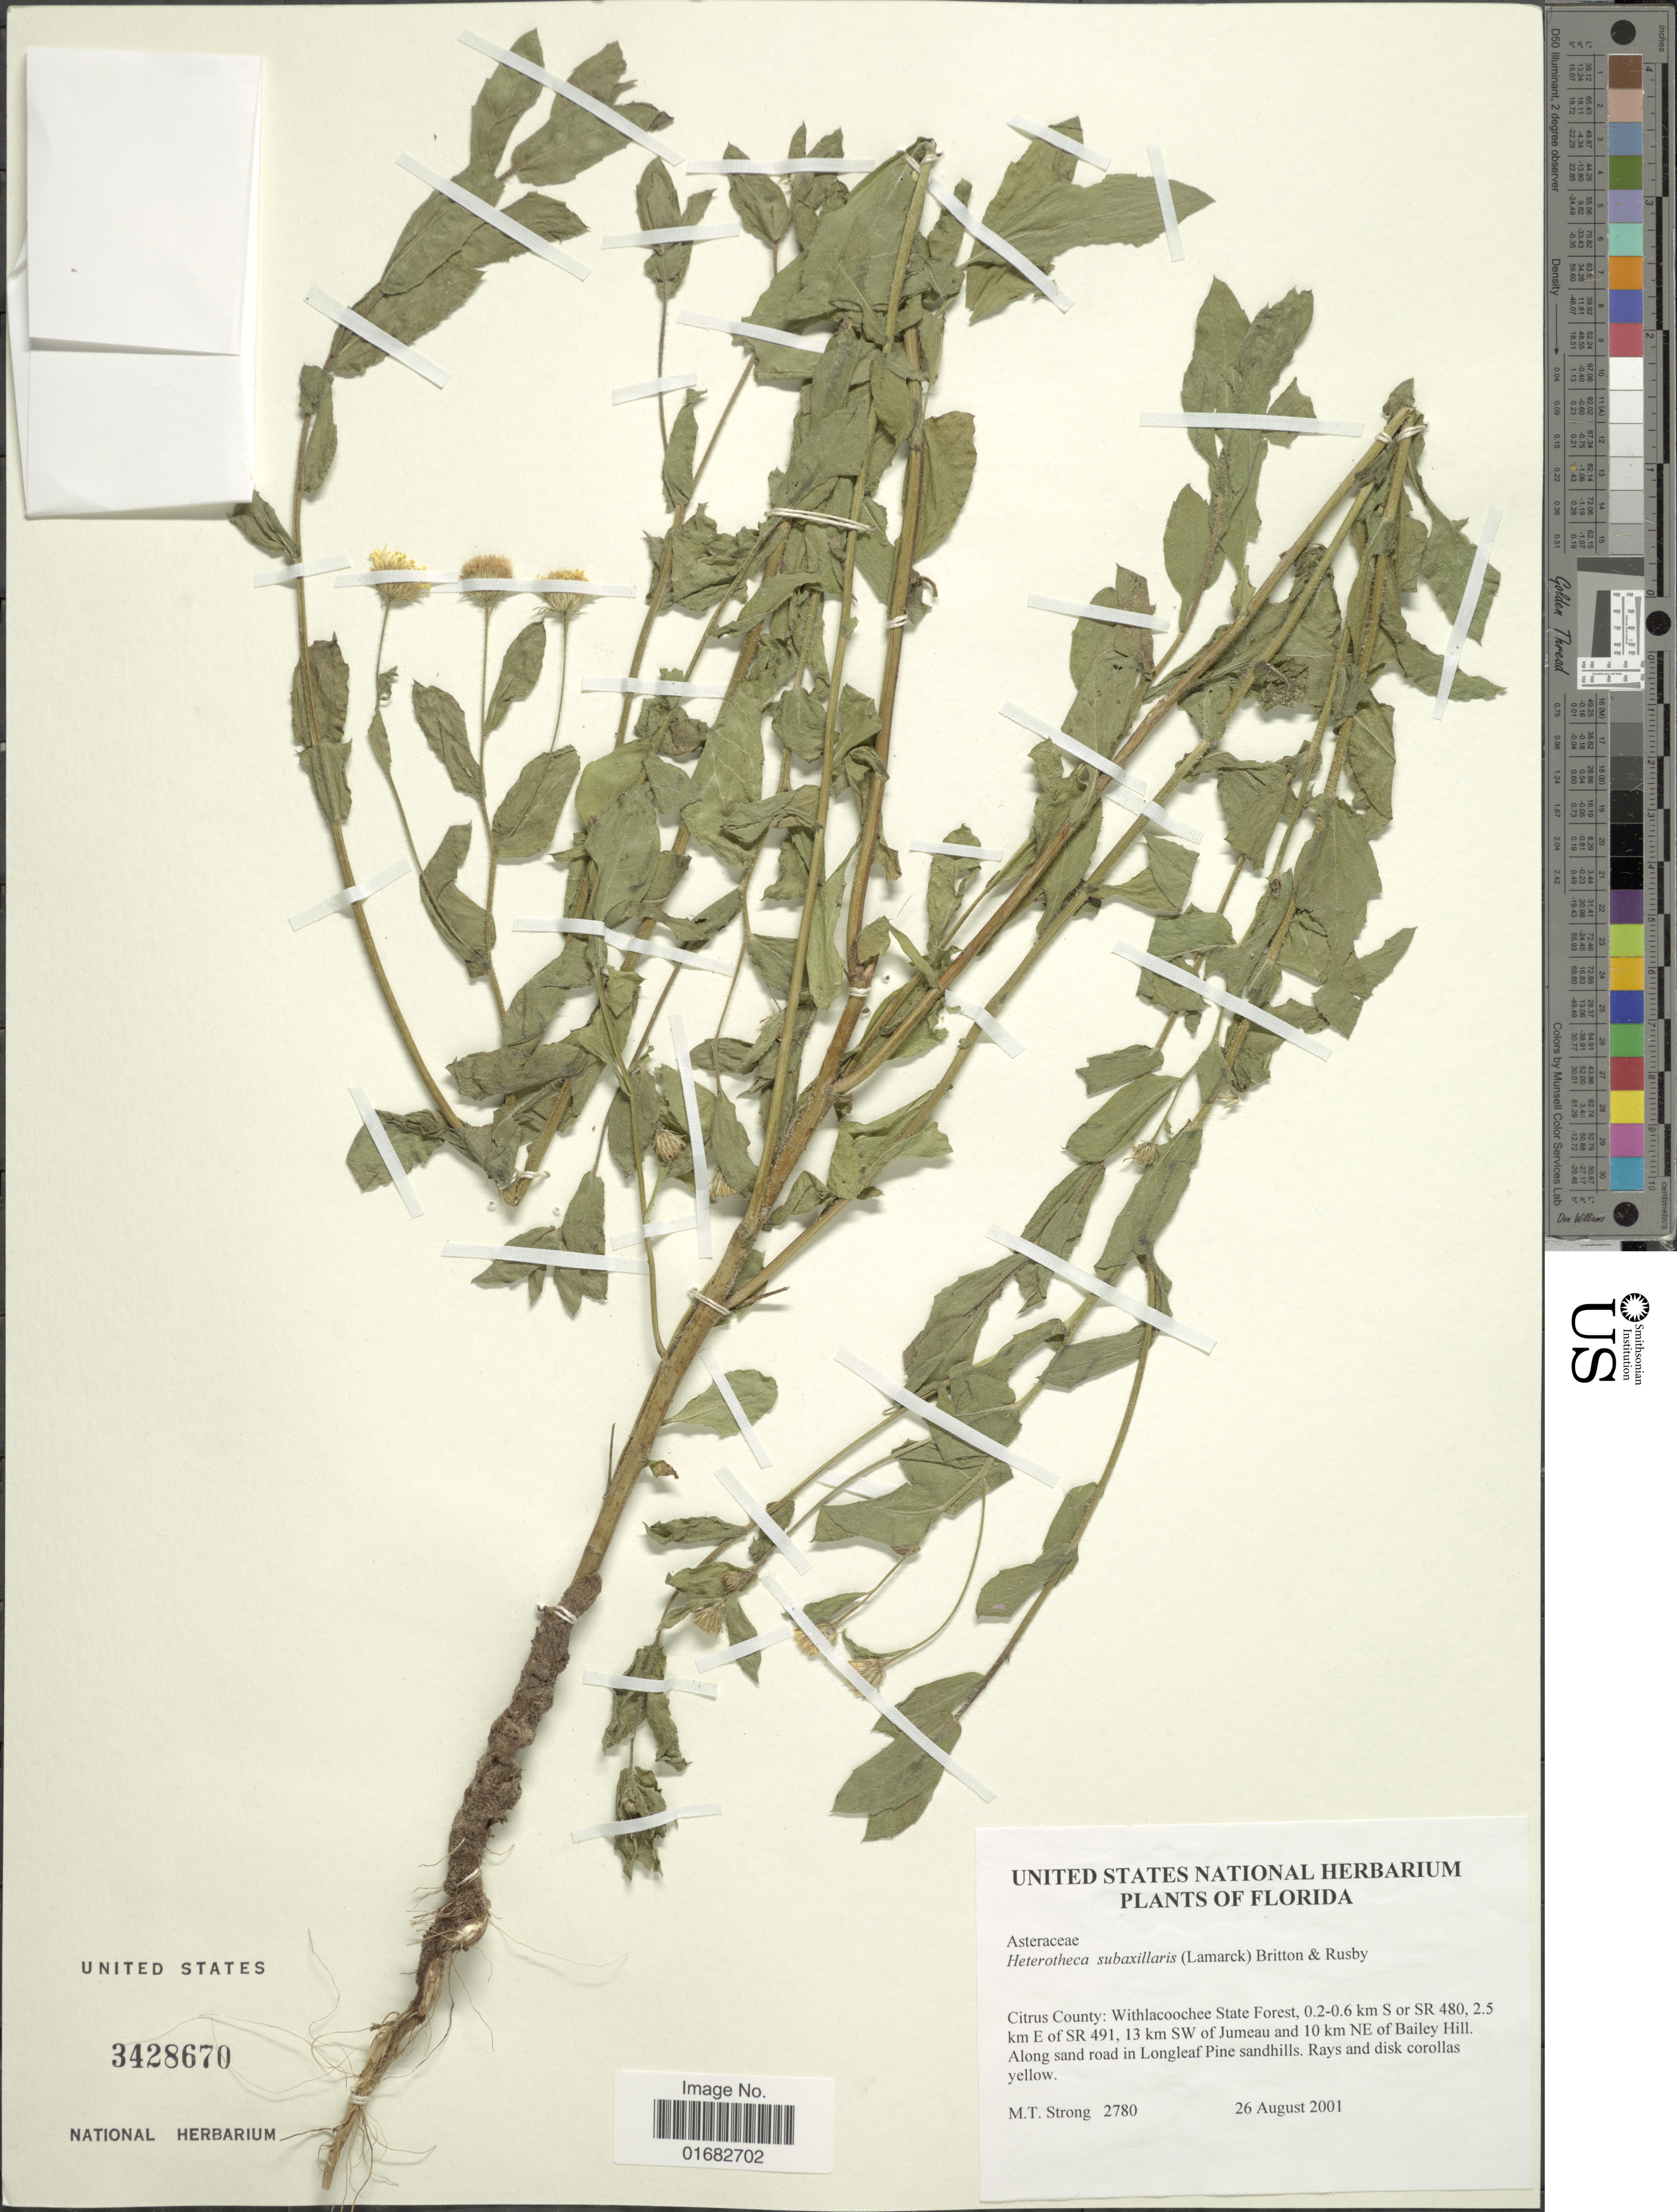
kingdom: Plantae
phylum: Tracheophyta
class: Magnoliopsida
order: Asterales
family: Asteraceae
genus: Heterotheca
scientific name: Heterotheca subaxillaris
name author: (Lam.) Britton & Rusby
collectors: M. T. Strong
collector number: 2780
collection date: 2001-08-26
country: United States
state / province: Florida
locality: Citrus County: Withlacoohee State Forest, 0.2-0.6 km S or SR 480, 2.5 km E of SR 491, 13 km SW of Jumeau and 10 km NE of Bailey Hill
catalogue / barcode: US 3428670